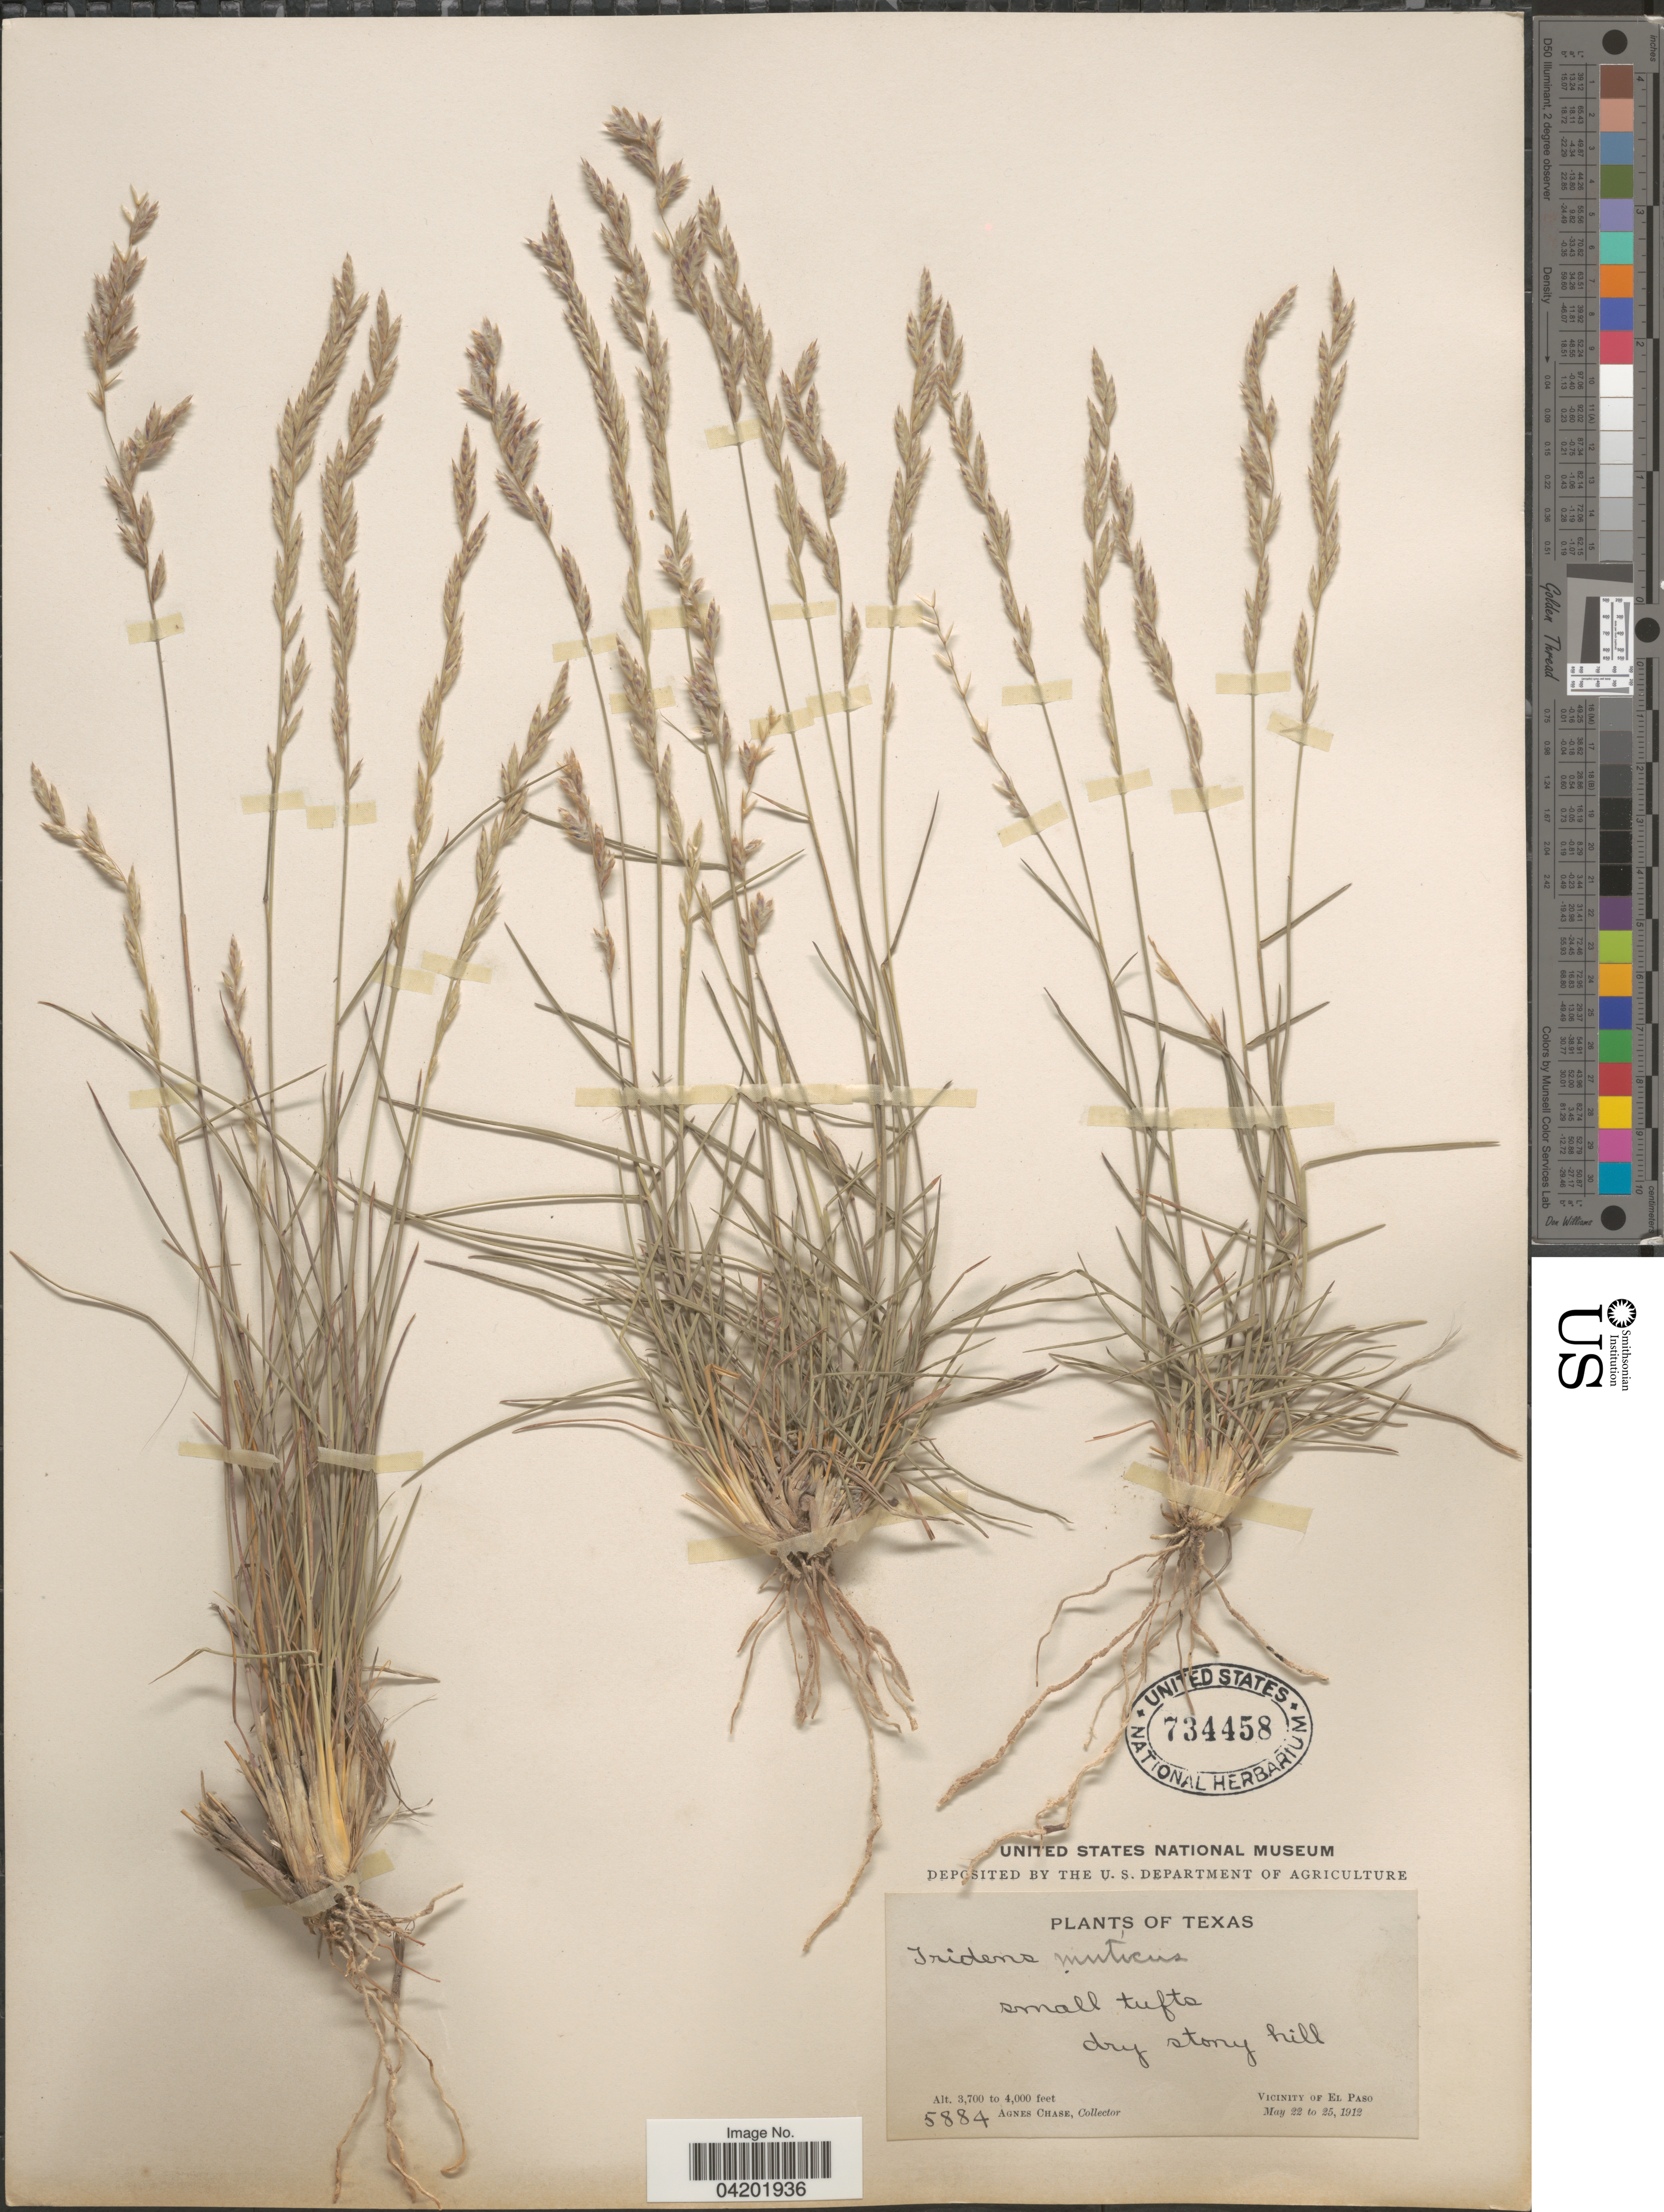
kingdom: Plantae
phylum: Tracheophyta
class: Liliopsida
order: Poales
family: Poaceae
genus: Tridentopsis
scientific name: Tridentopsis mutica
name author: (Torr.) P.M. Peterson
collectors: A. Chase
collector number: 5884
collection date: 1912-05-22/1912-05-25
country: United States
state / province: Texas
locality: Vicinity of El Paso.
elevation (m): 1128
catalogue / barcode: US 734458